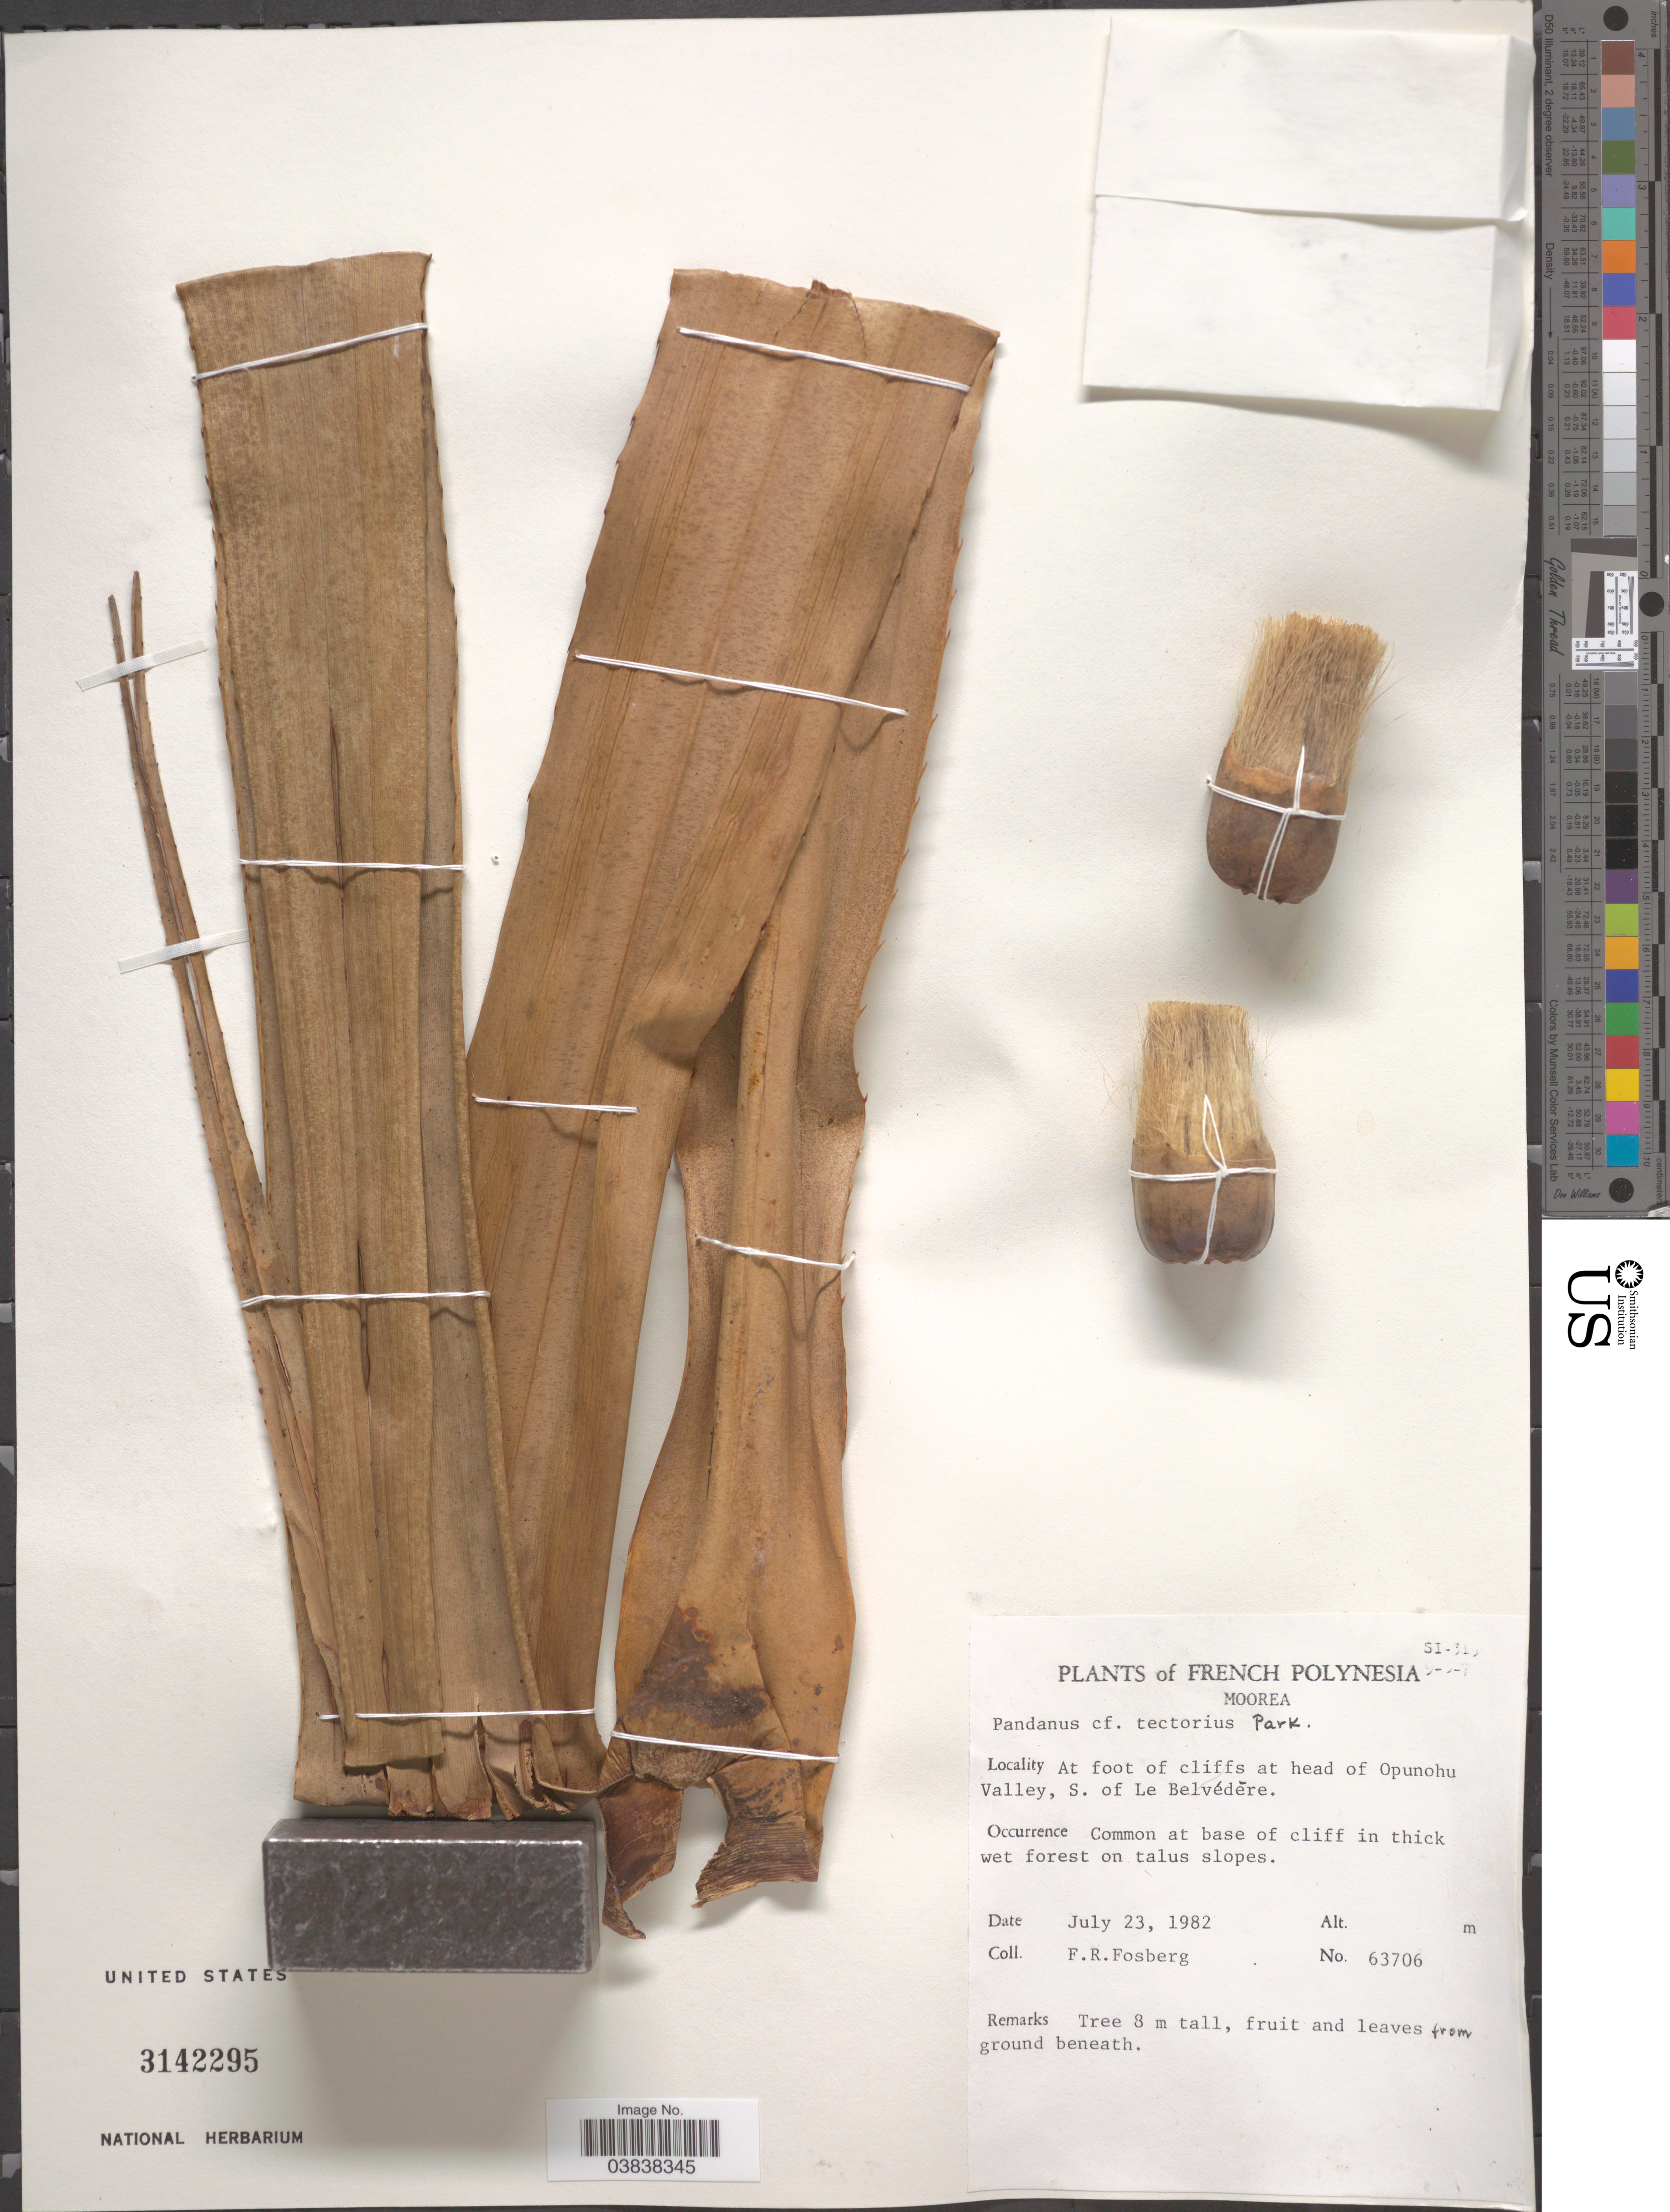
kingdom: Plantae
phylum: Tracheophyta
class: Liliopsida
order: Pandanales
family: Pandanaceae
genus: Pandanus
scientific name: Pandanus tectorius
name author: Parkinson ex DuRoi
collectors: F. R. Fosberg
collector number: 63706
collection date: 1982-07-23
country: French Polynesia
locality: Moorea. At foot of cliffs at head of Opunohu Valley, S. of Le Belvédère.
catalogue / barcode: US 3142295